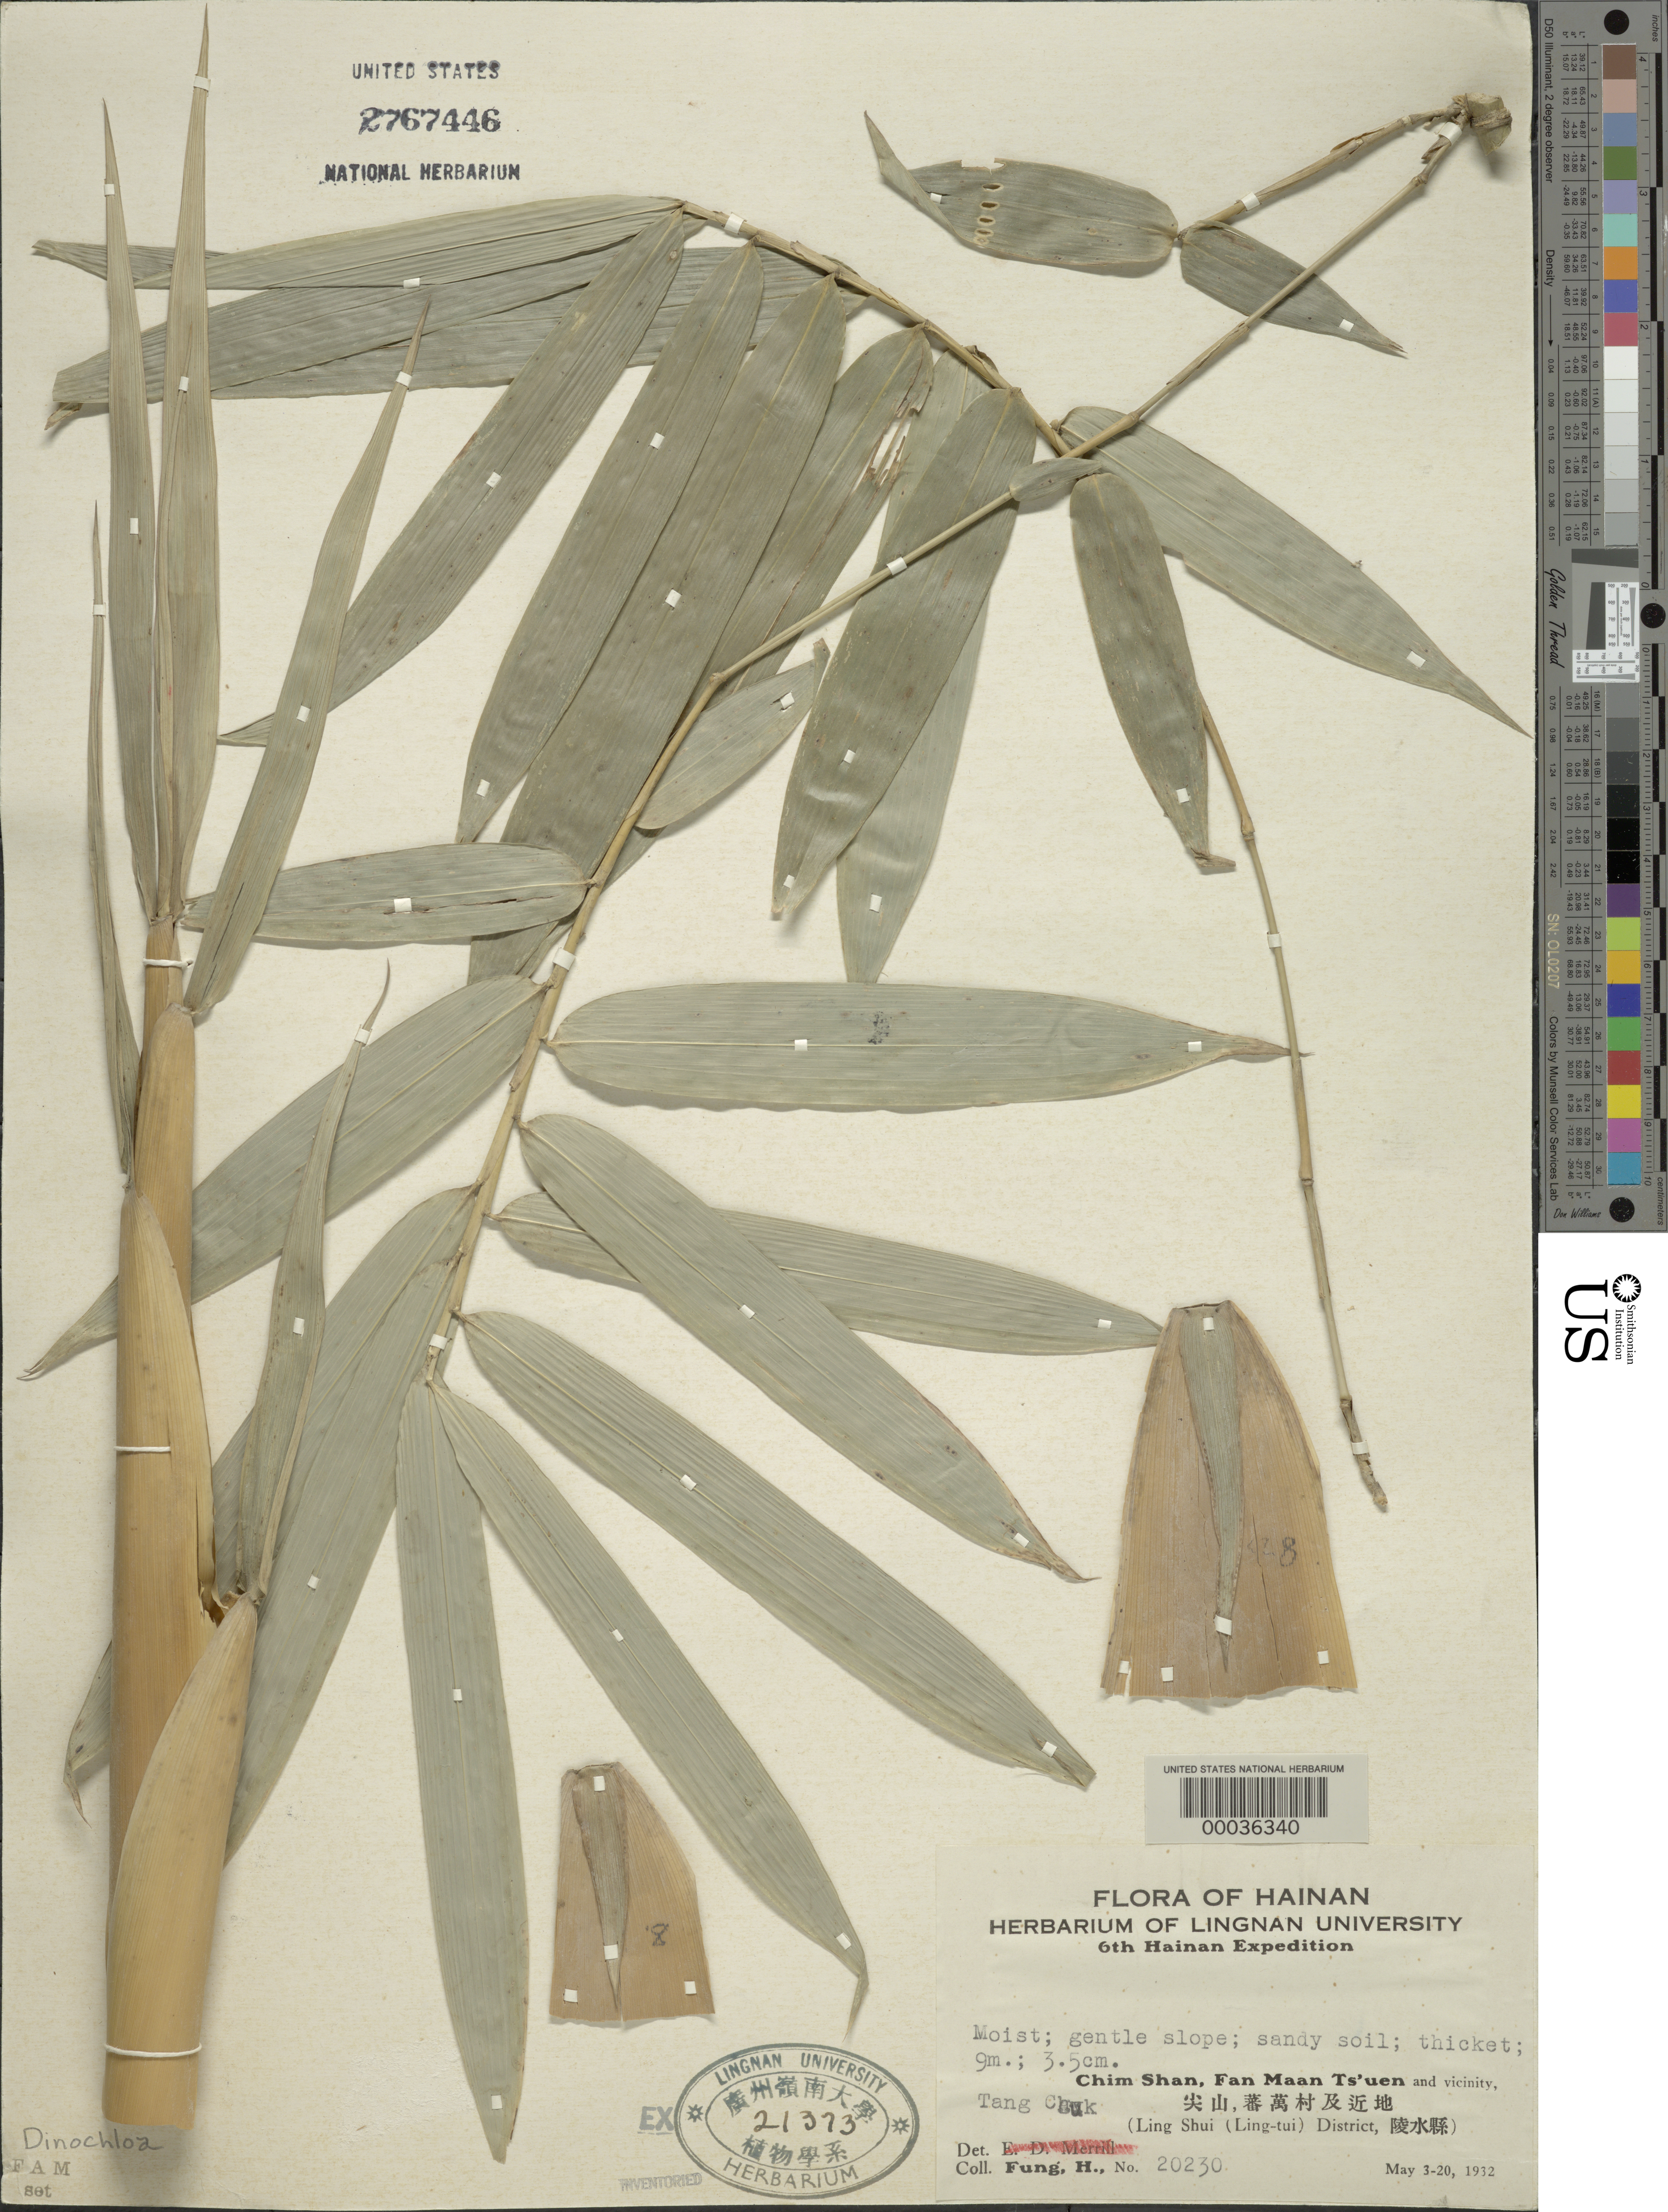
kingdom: Plantae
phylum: Tracheophyta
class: Liliopsida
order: Poales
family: Poaceae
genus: Dinochloa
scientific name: Dinochloa sp.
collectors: H. L. Fung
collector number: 20230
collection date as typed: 03 May 1932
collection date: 1932-05-03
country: China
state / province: Hainan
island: Hainan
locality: Ling shui, chim shan, fan maan ts'uen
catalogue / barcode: US 2767446